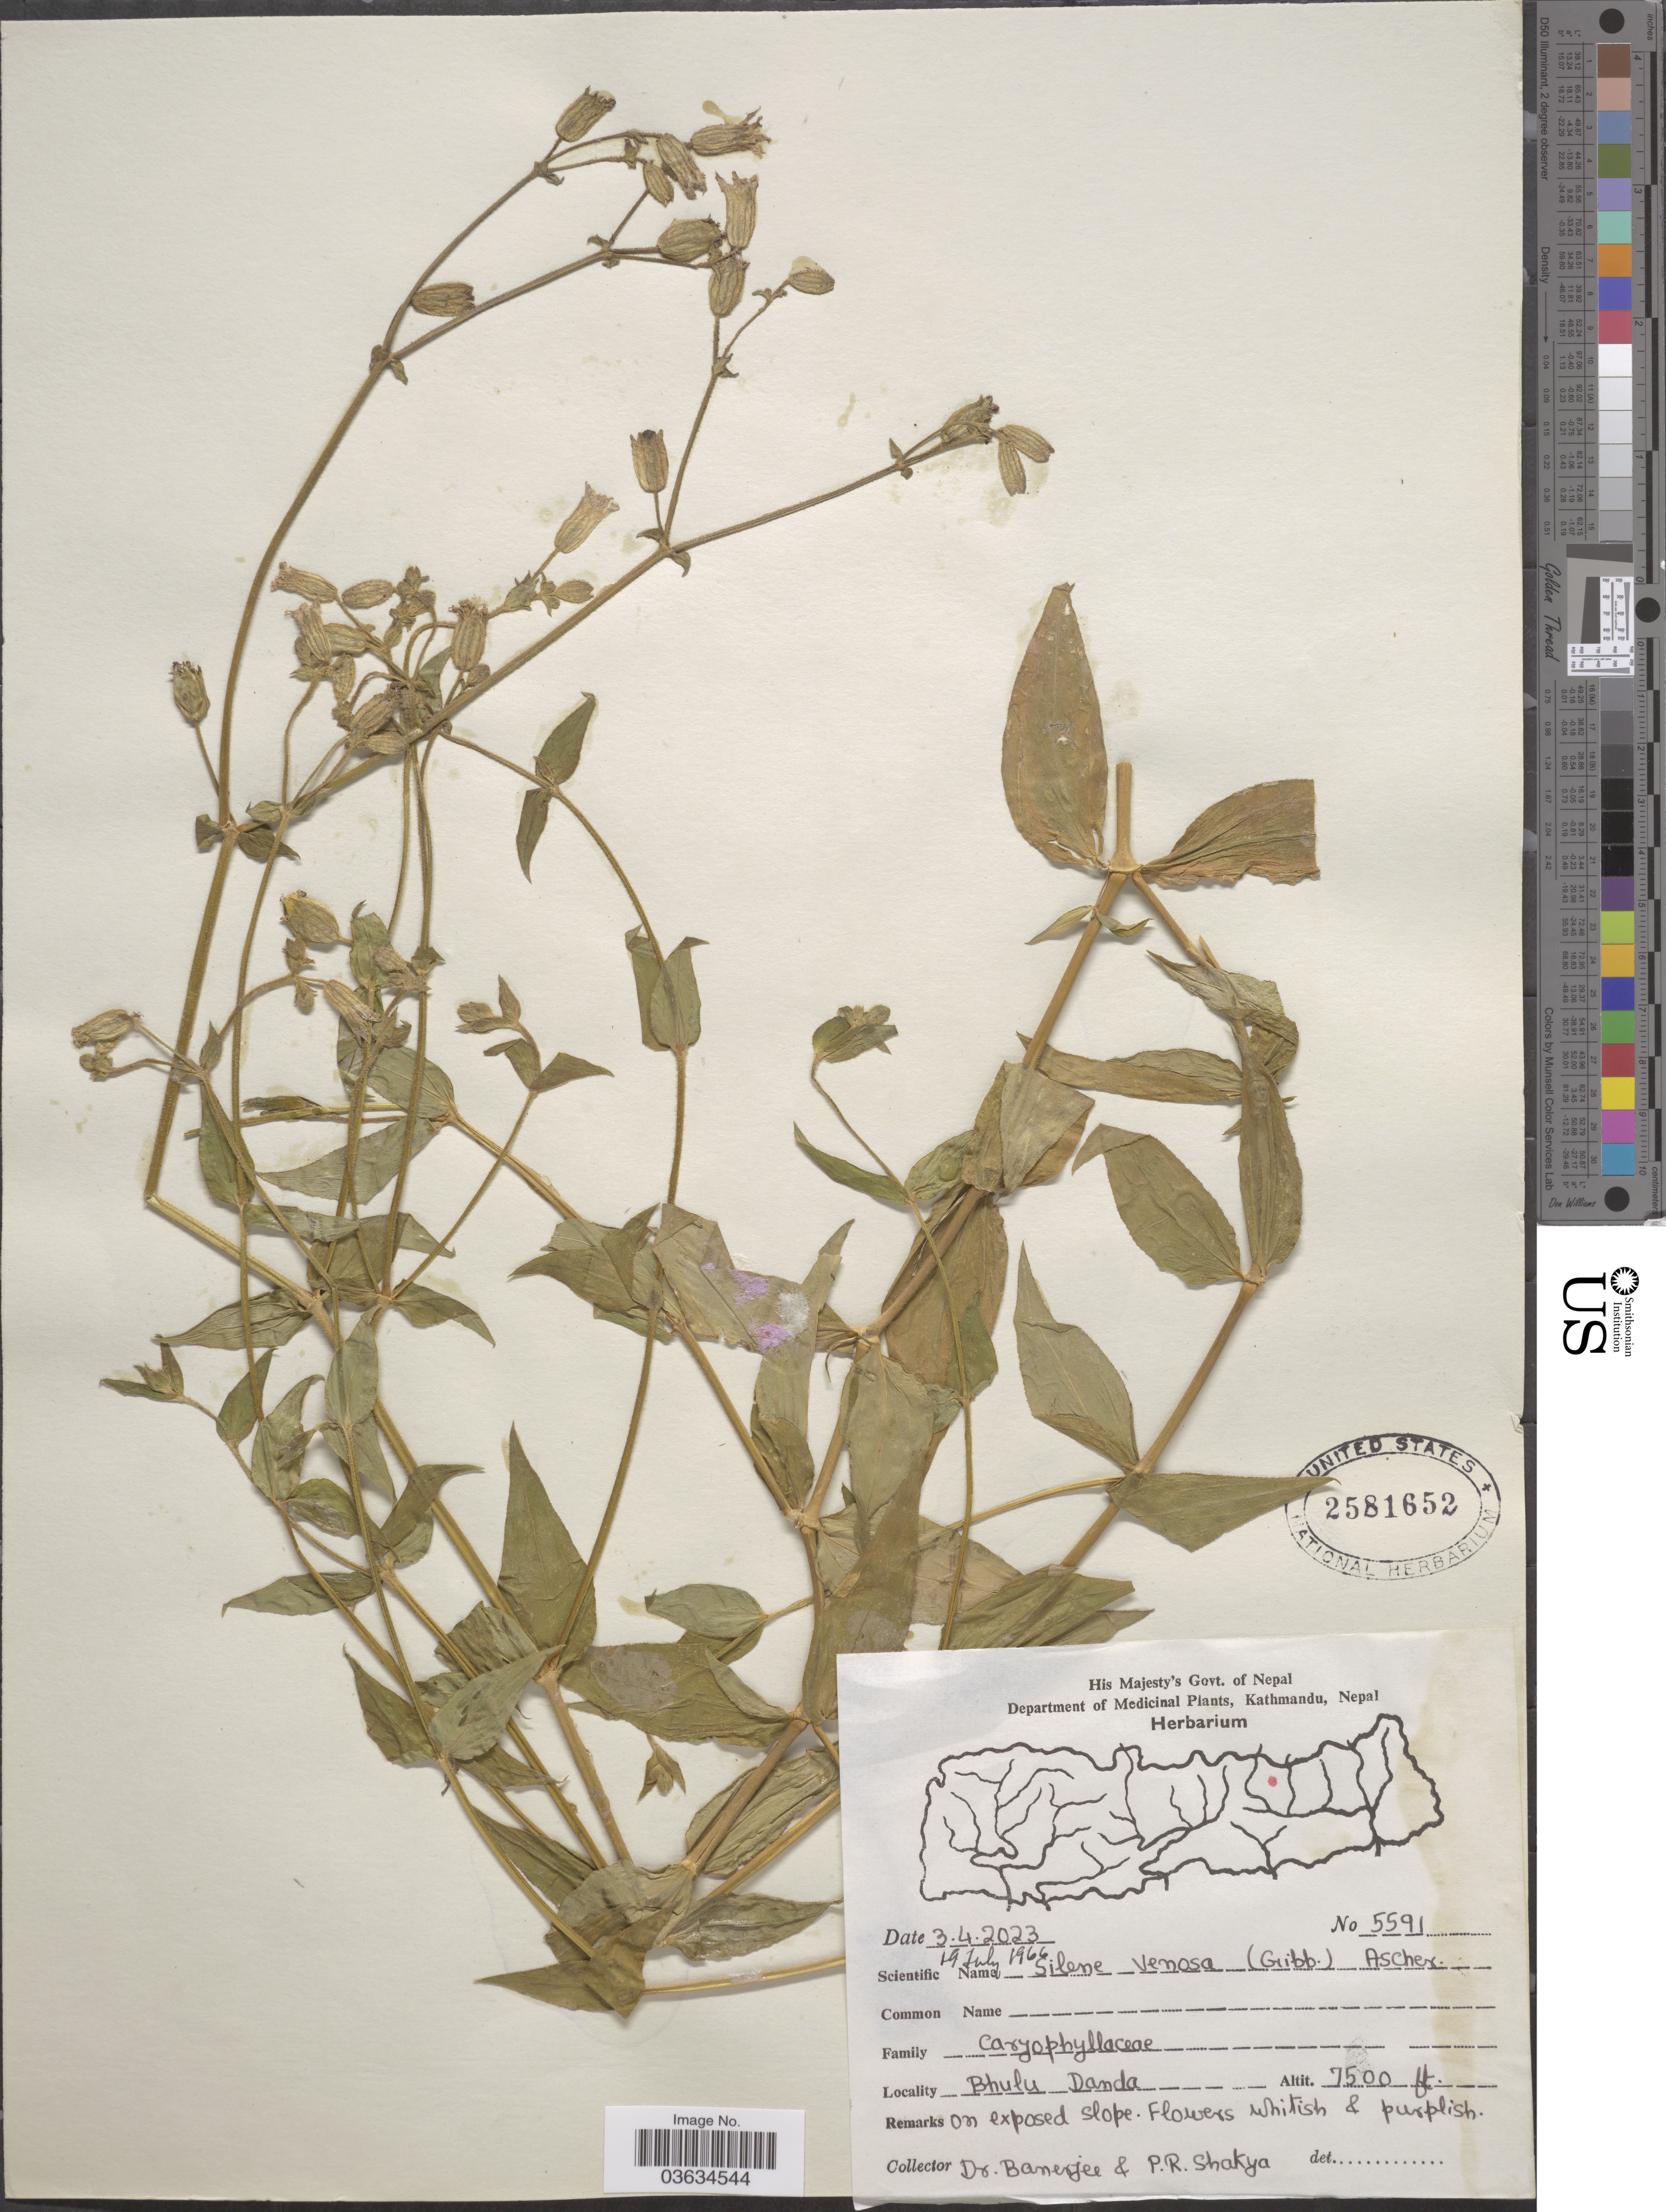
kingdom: Plantae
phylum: Tracheophyta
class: Magnoliopsida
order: Caryophyllales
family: Caryophyllaceae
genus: Silene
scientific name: Silene venosa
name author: Asch.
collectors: -. Banerjee & P. Shakya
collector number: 5591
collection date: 1966-07-19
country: Nepal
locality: Bhulu Danda.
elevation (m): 2286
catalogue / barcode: US 2581652